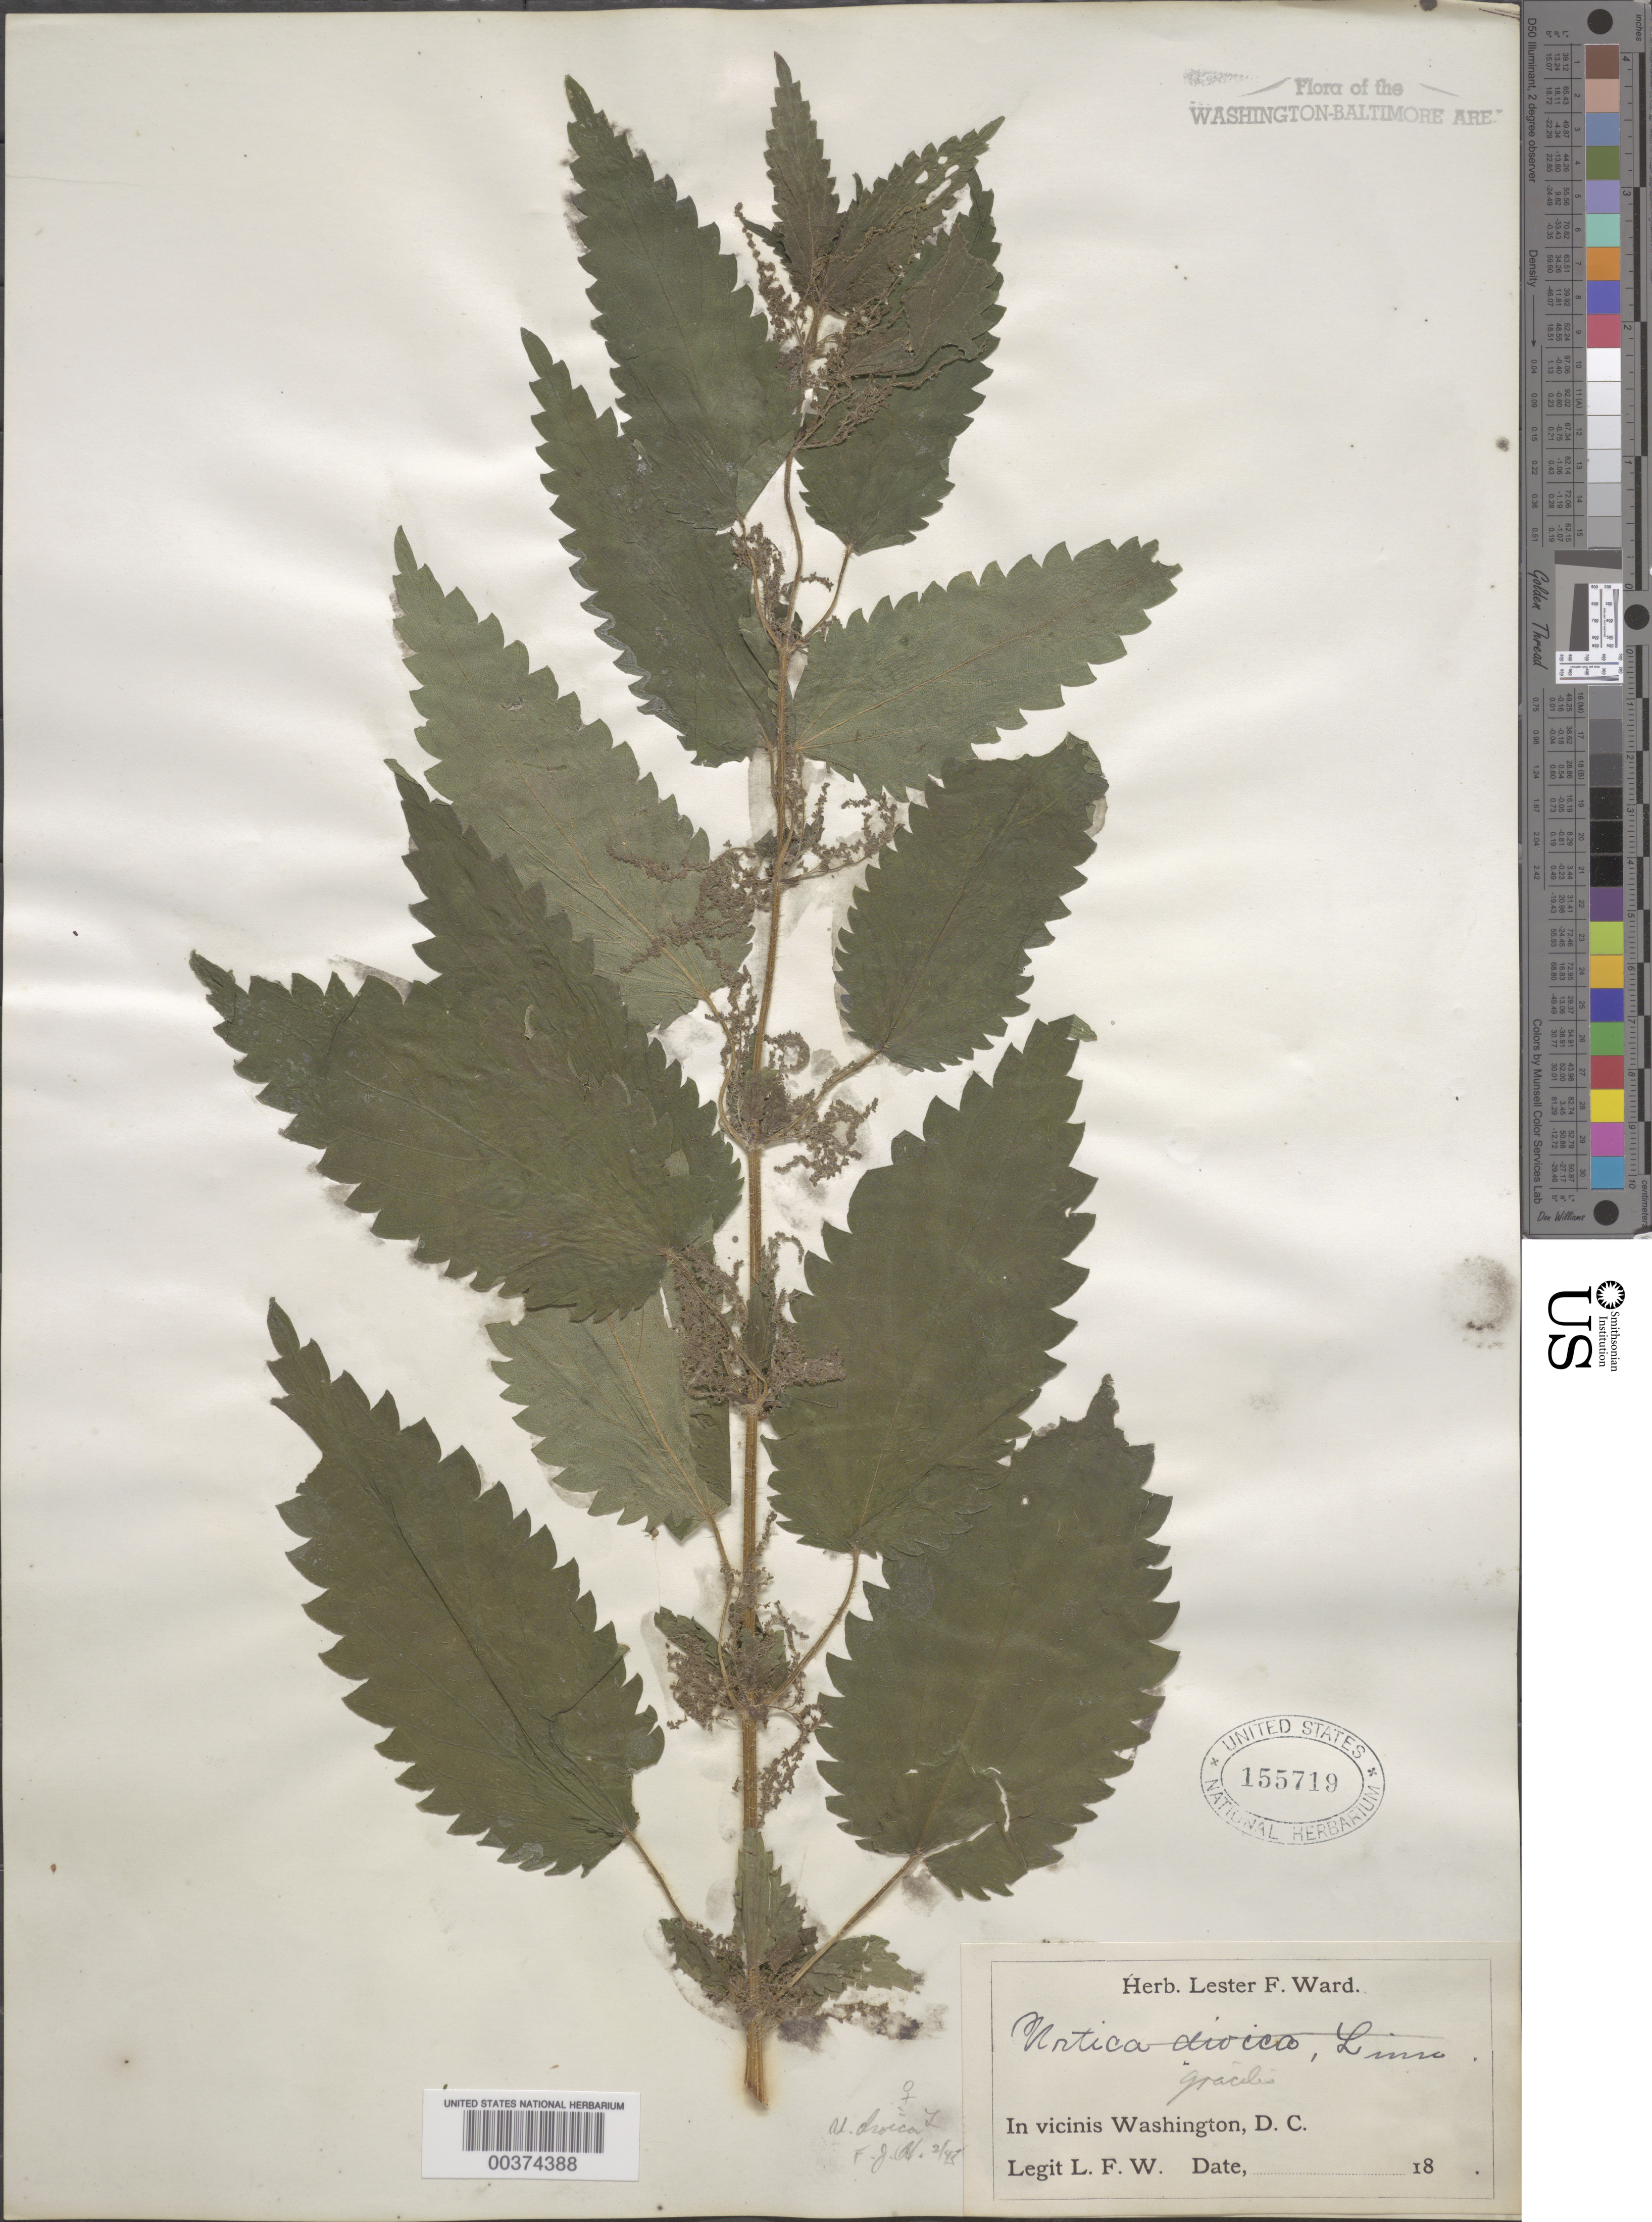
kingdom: Plantae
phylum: Tracheophyta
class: Magnoliopsida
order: Rosales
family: Urticaceae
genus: Urtica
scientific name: Urtica dioica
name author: L.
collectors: L. F. Ward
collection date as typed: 18--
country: United States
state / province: District of Columbia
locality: G.P.W., Washington D.C. area.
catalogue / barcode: US 155719